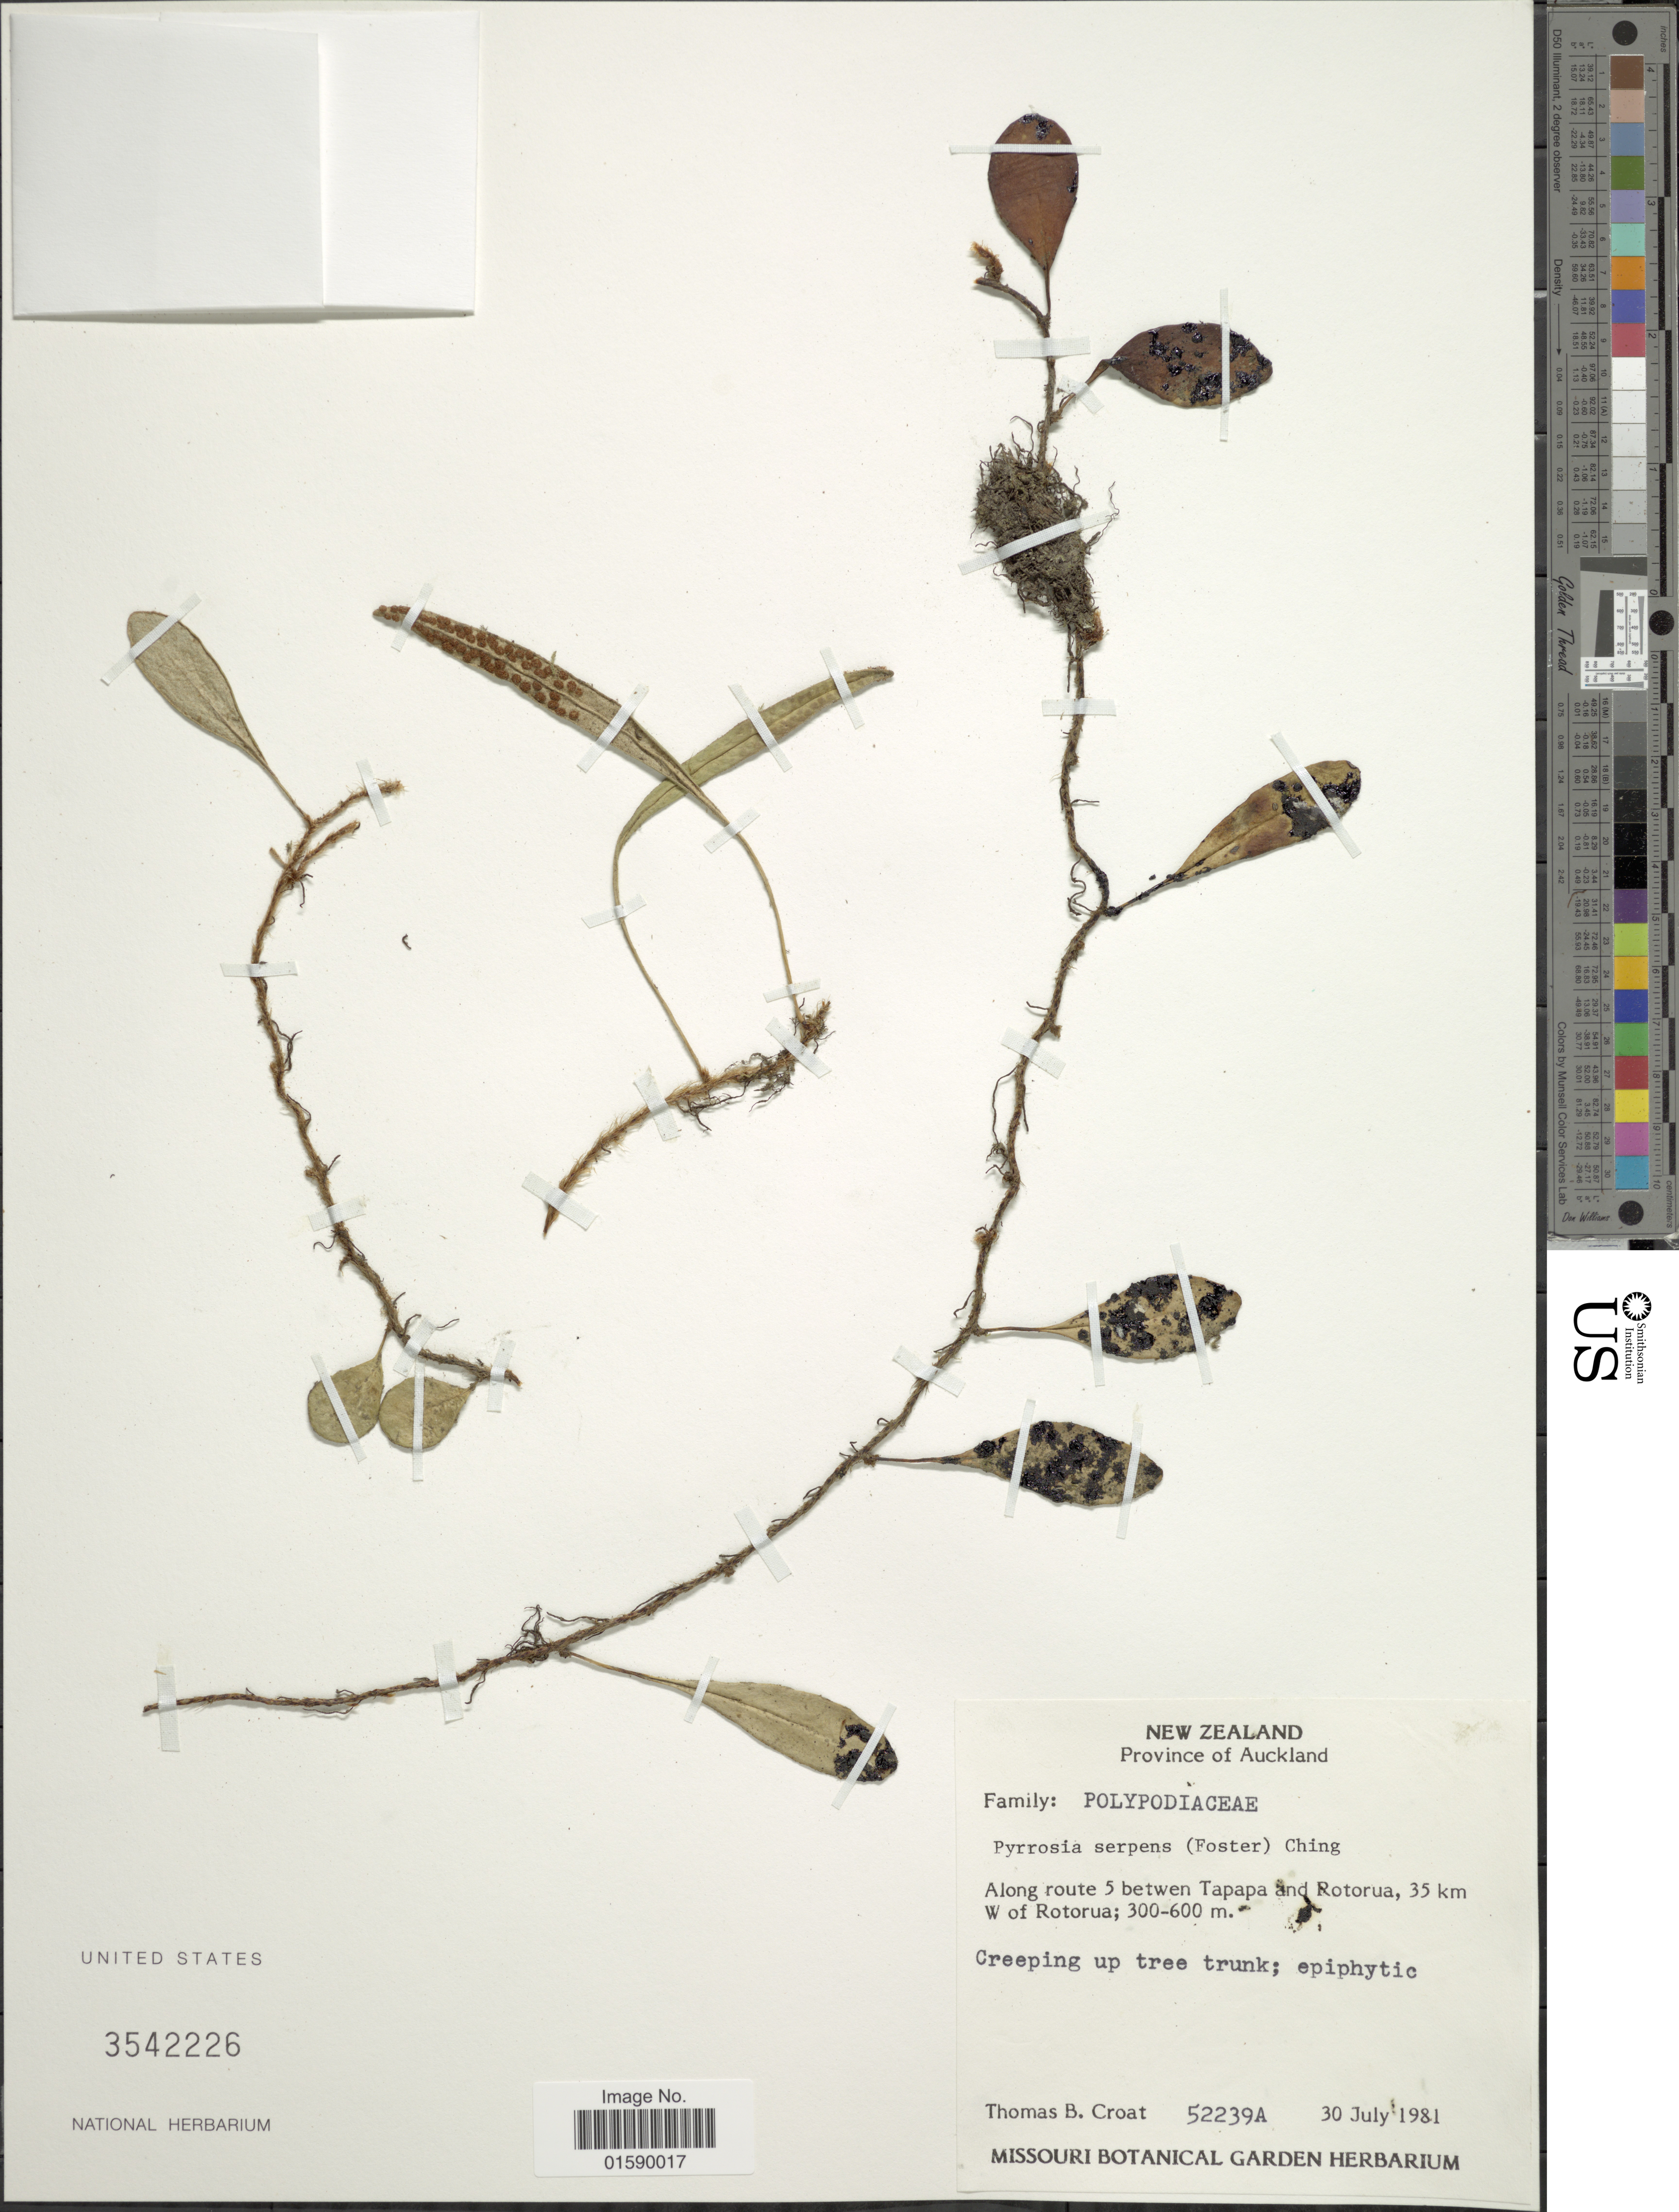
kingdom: Plantae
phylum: Tracheophyta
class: Polypodiopsida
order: Polypodiales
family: Polypodiaceae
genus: Pyrrosia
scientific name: Pyrrosia serpens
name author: Ching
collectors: T. B. Croat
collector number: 52239A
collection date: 1981-07-30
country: New Zealand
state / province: Auckland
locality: New Zealand, New Zealand, Province of Auckland. Along route 5 between Tapapa and Rotorua, 35 km W of Rotorua.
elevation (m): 300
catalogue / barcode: US 3542226